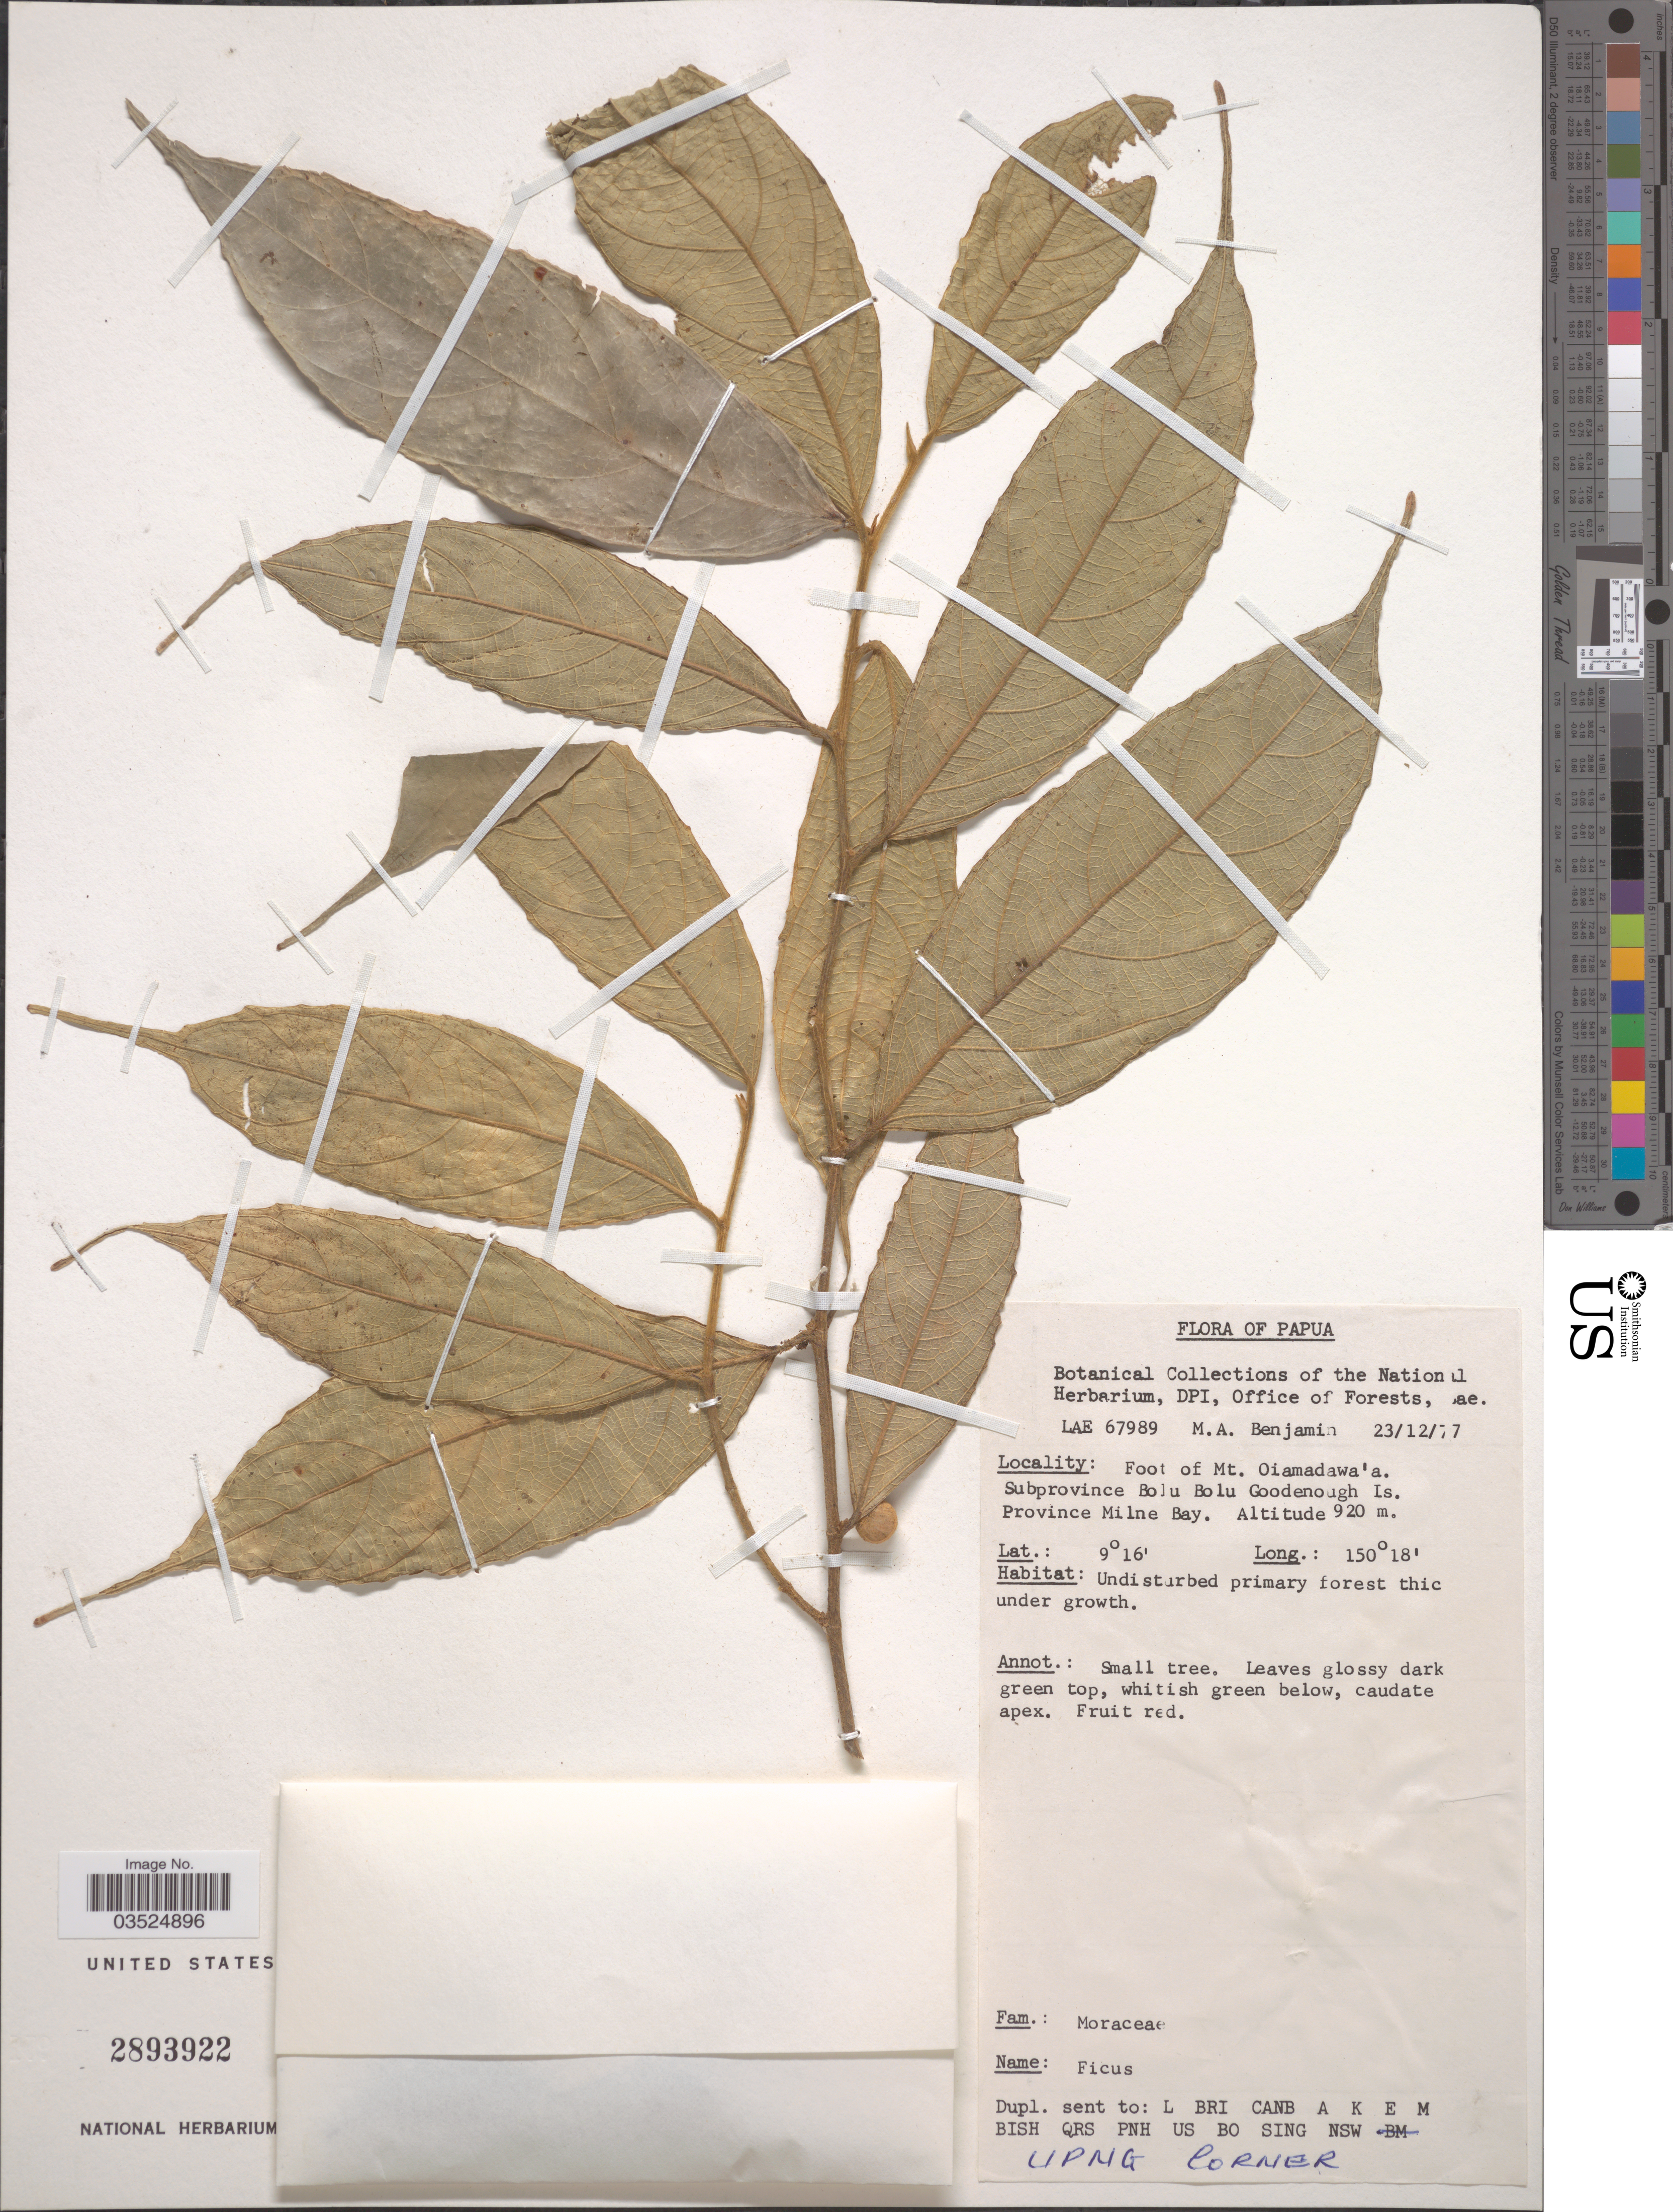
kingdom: Plantae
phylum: Tracheophyta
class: Magnoliopsida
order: Rosales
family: Moraceae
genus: Ficus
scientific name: Ficus sp.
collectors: M. Benjamin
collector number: LAE67989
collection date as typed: Transcribed d/m/y: 23/12/77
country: Papua New Guinea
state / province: Milne Bay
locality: Papua. Foot of Mt. Oiamadawa'a. Subprovince Bolu Bolu Goodenough Is.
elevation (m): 920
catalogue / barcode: US 2893922